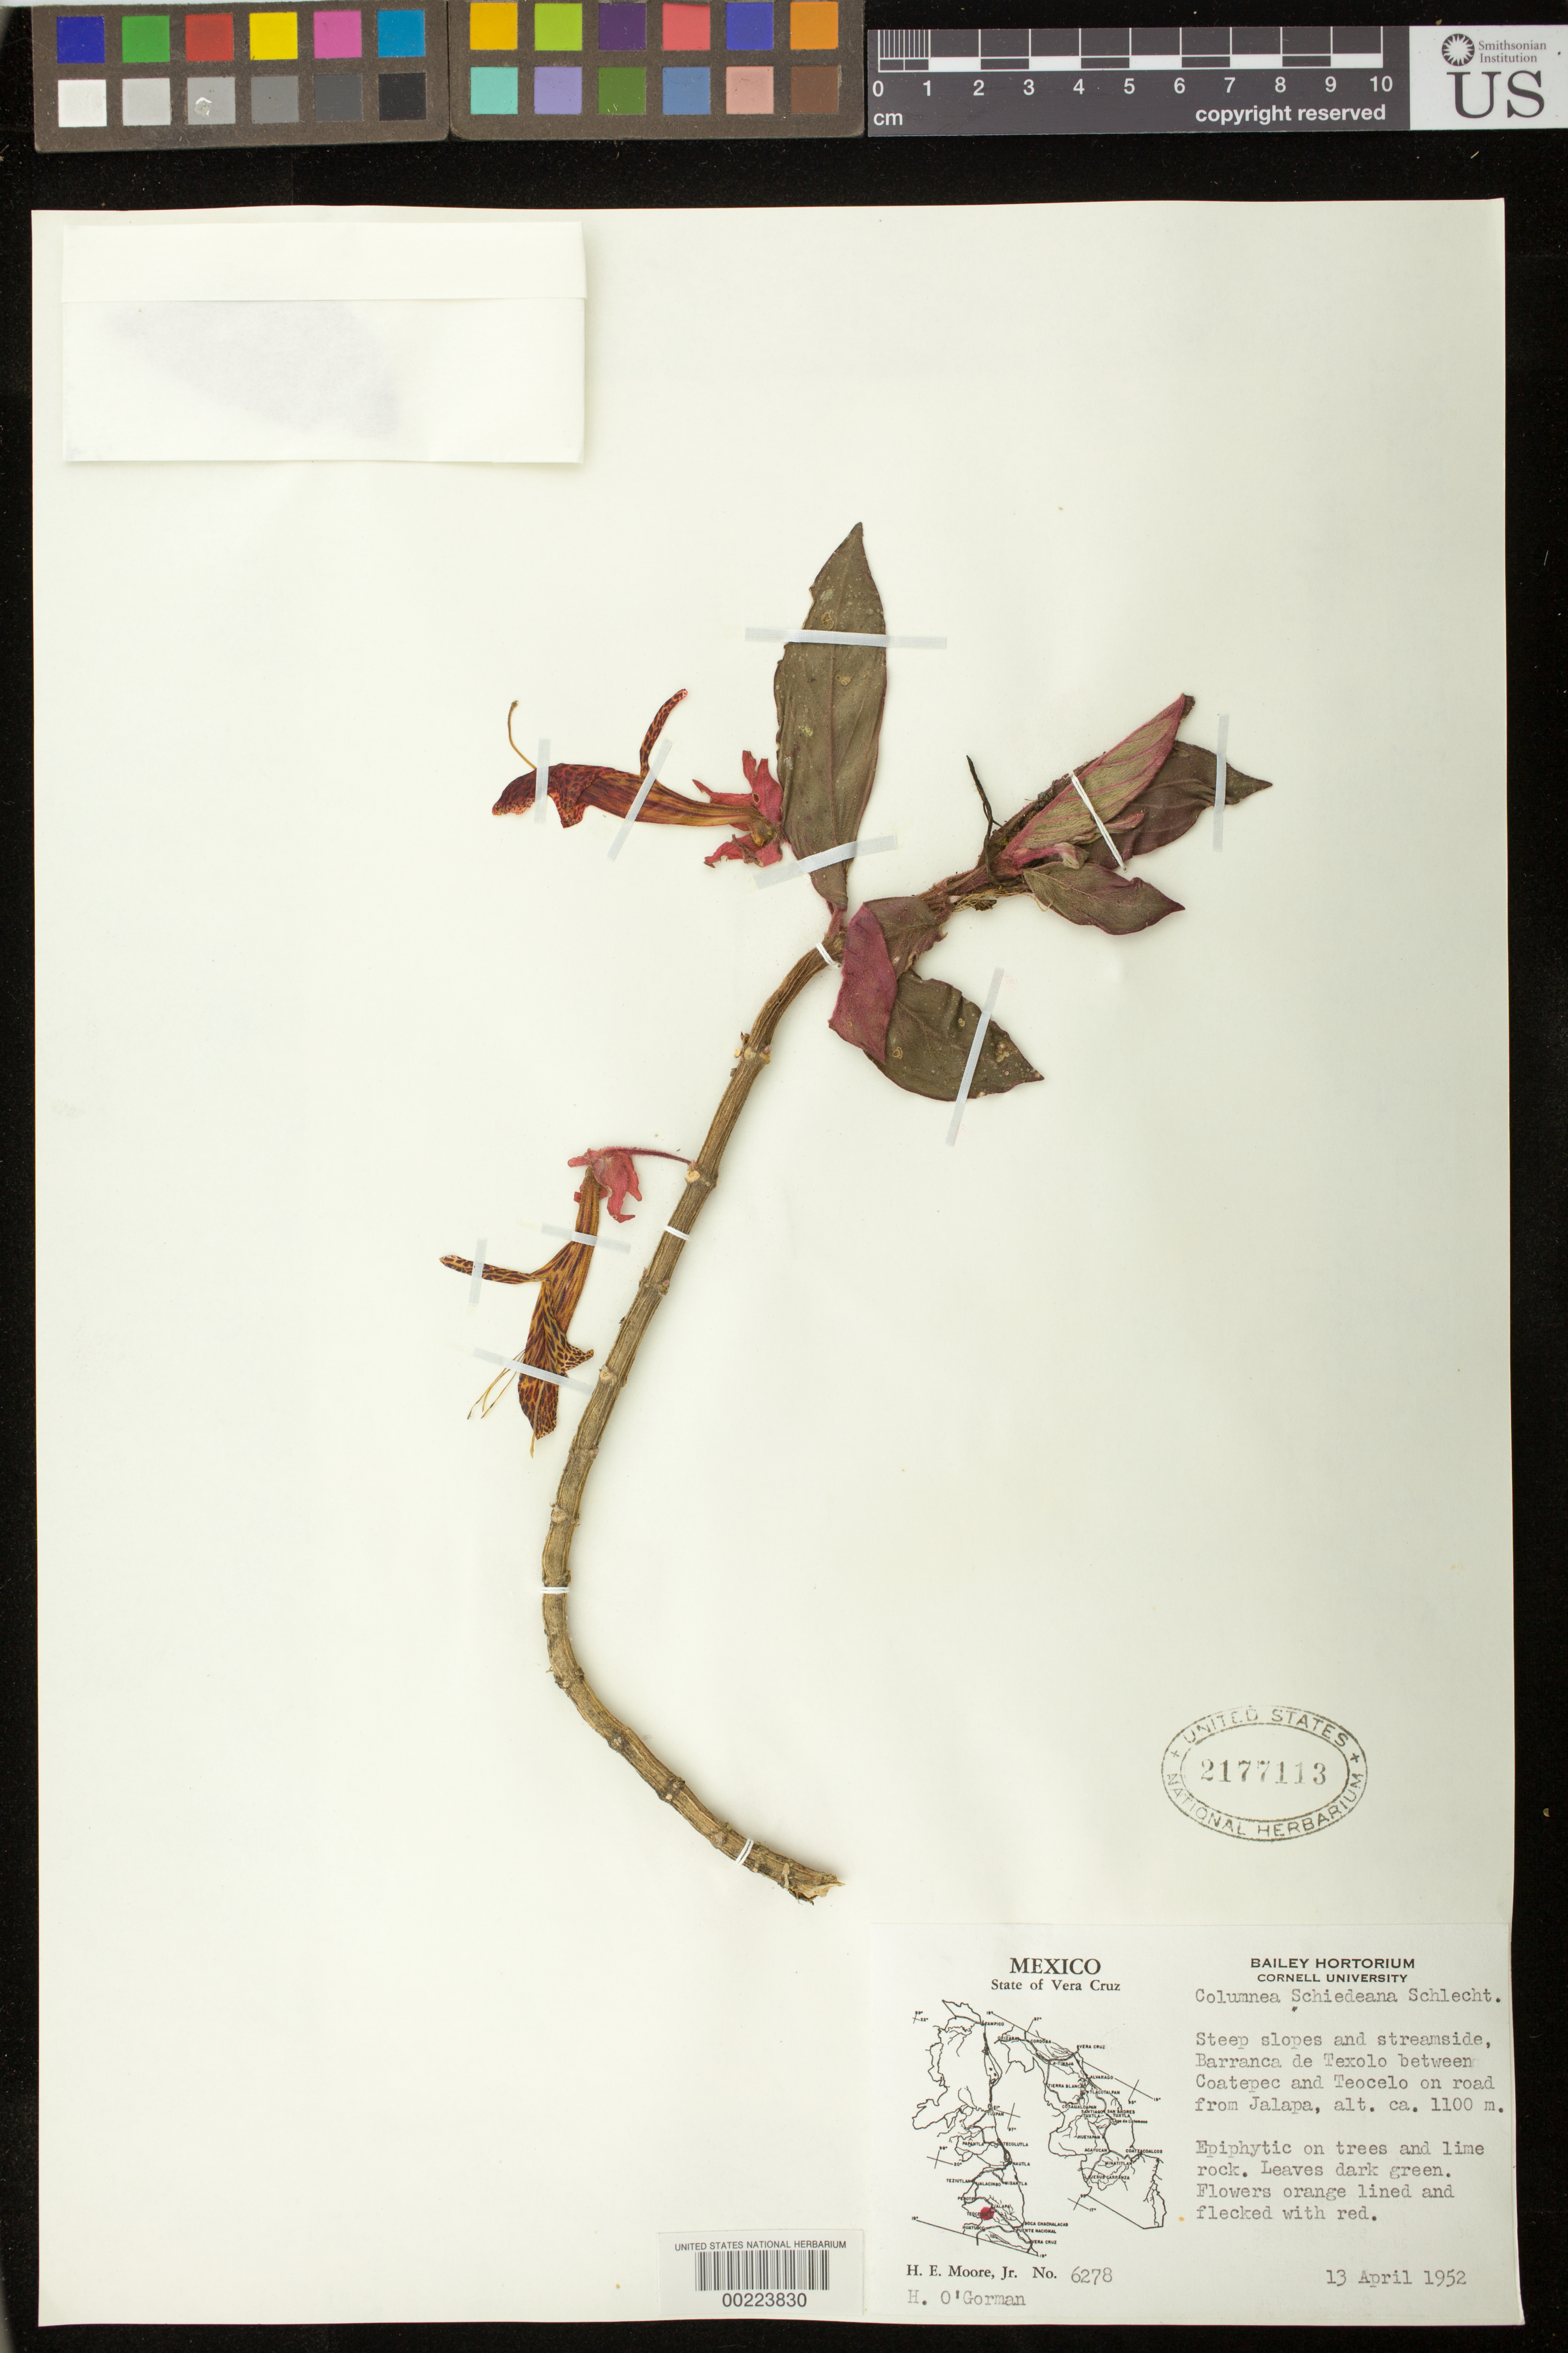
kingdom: Plantae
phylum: Tracheophyta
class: Magnoliopsida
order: Lamiales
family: Gesneriaceae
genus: Columnea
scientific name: Columnea schiedeana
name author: Schltdl.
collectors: H. E. Moore & H. O'gorman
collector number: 6278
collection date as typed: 13 Apr 1952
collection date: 1952-04-13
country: Mexico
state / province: Veracruz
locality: Barranca de Texolo between Coatepec and Teocelo on road from Jalapa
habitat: Steep slopes and streamside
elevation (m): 1100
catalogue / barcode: US 2177113